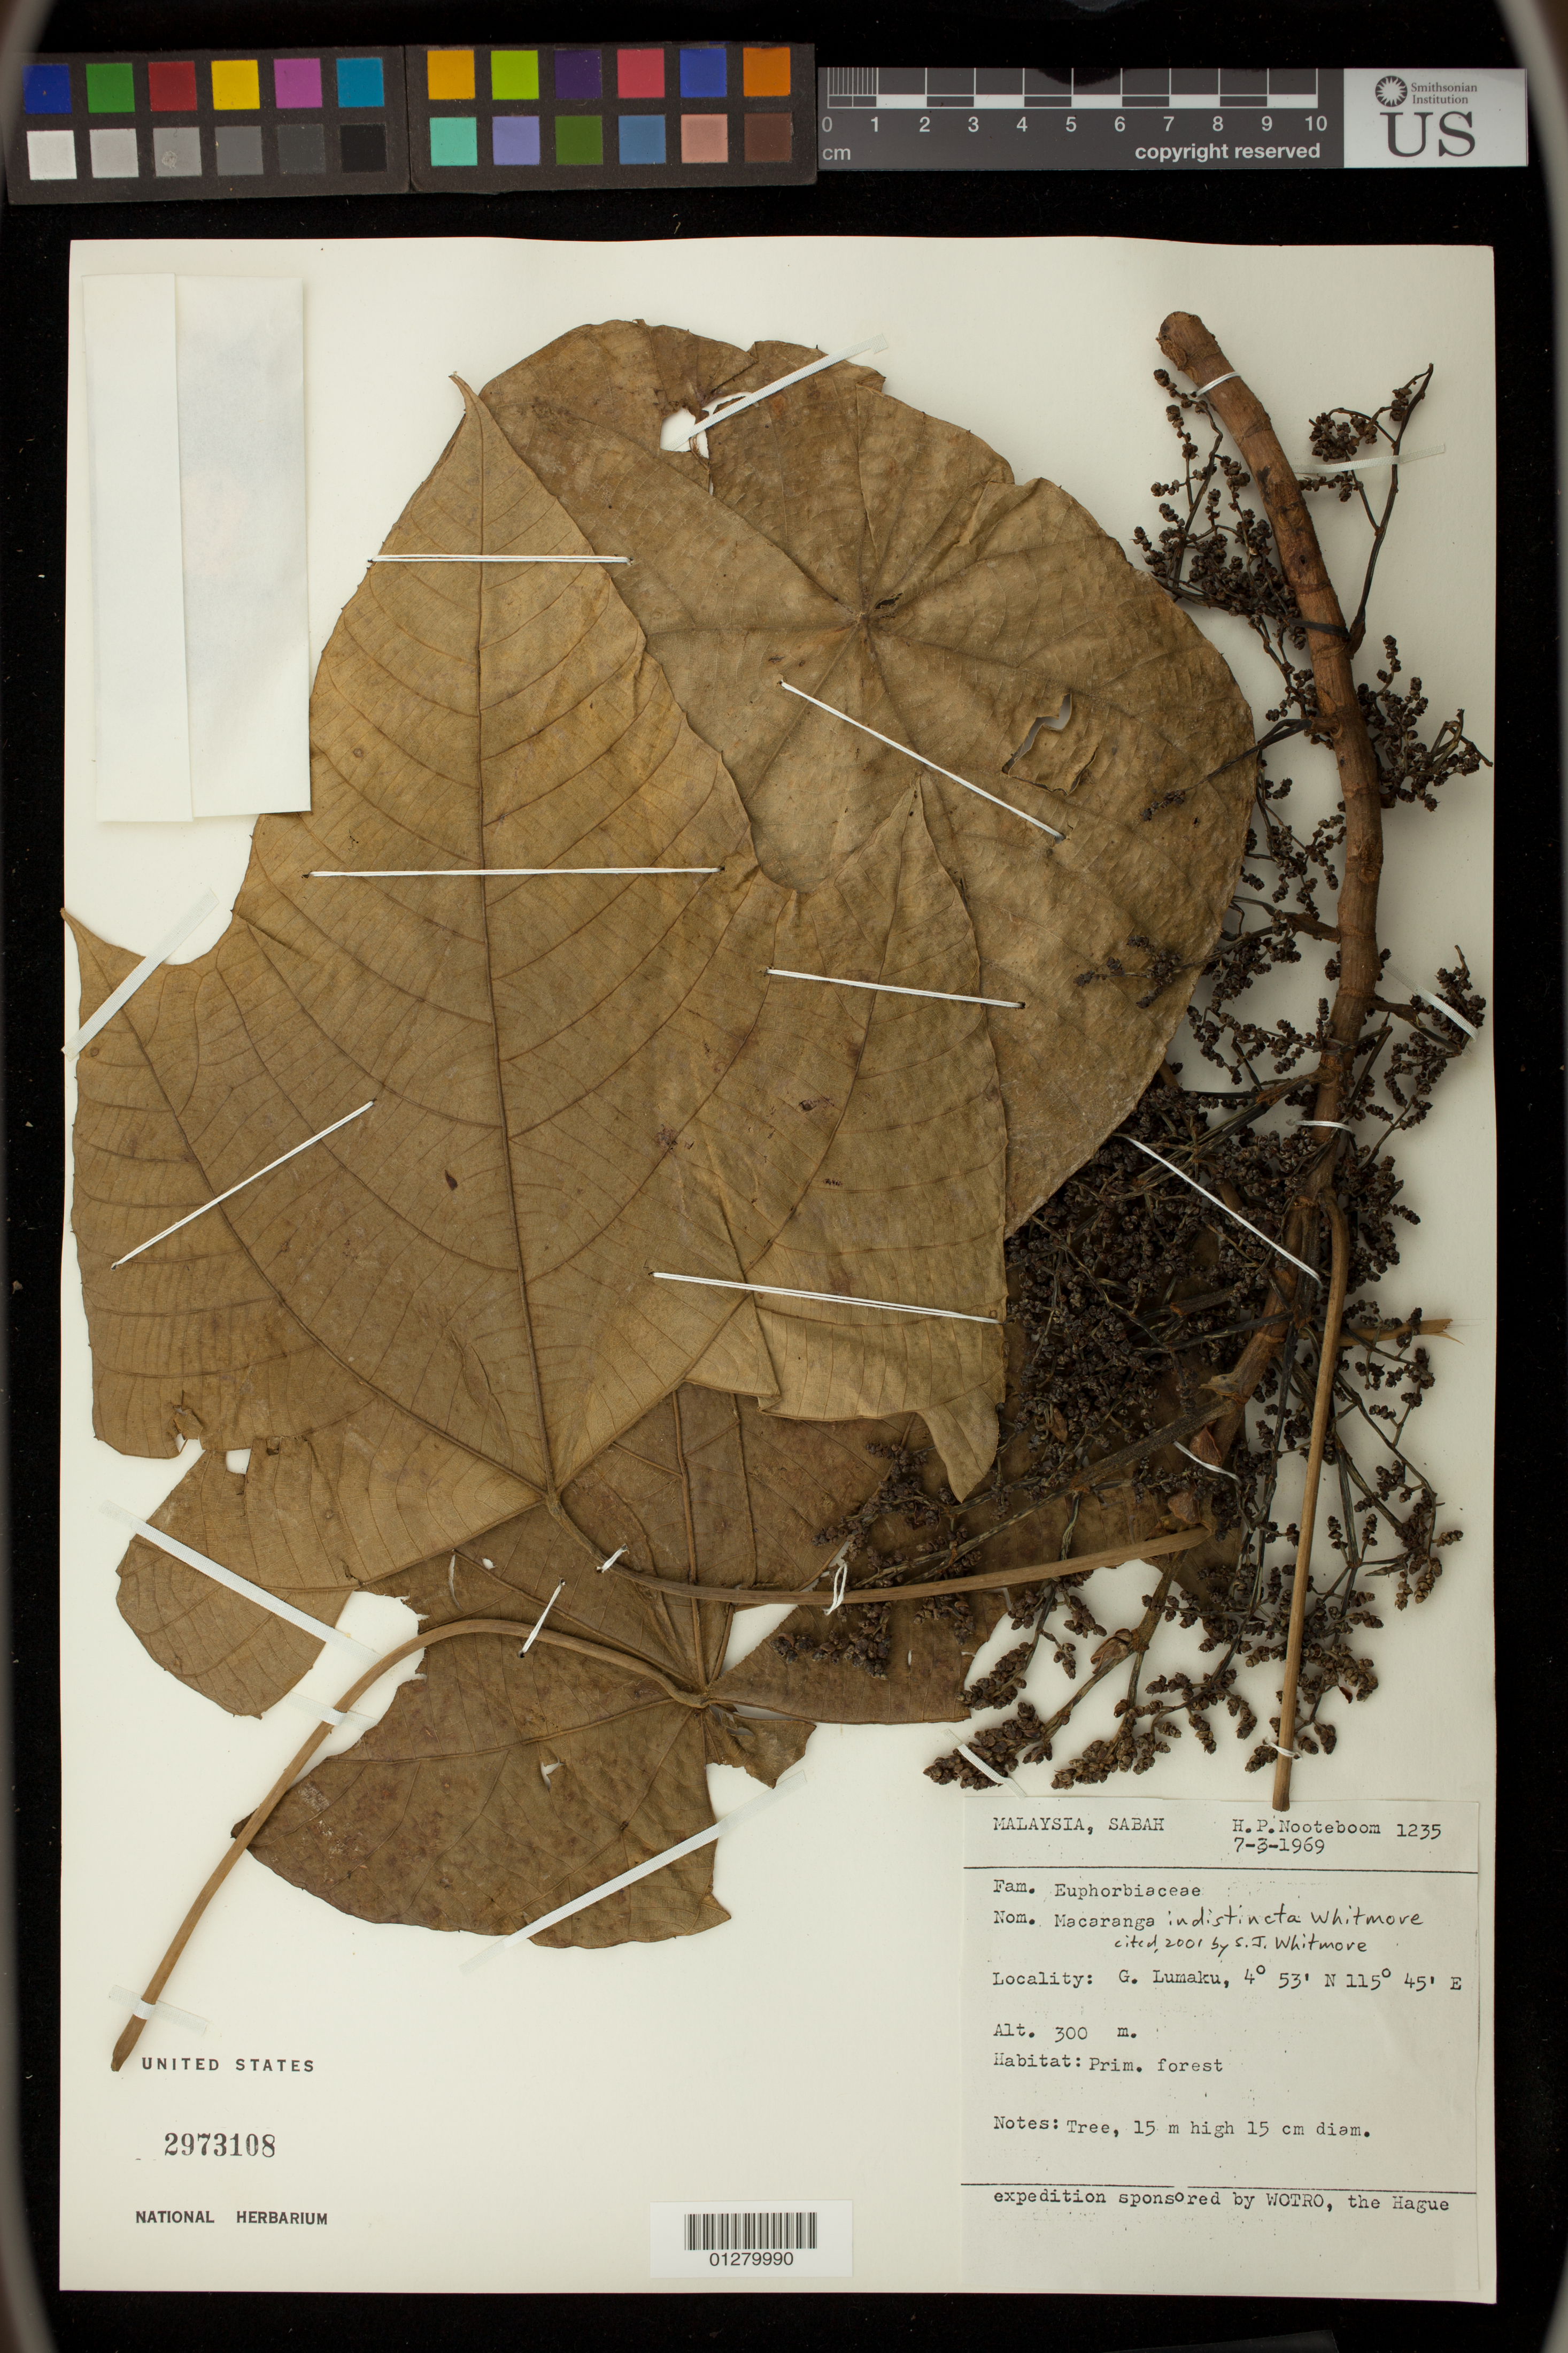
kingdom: Plantae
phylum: Tracheophyta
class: Magnoliopsida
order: Malpighiales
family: Euphorbiaceae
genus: Macaranga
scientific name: Macaranga indistincta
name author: Whitmore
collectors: H. P. Nooteboom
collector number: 1235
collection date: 1969-03-07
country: Malaysia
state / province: Sabah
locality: Gunong Lumaku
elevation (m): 300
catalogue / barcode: US 2973108